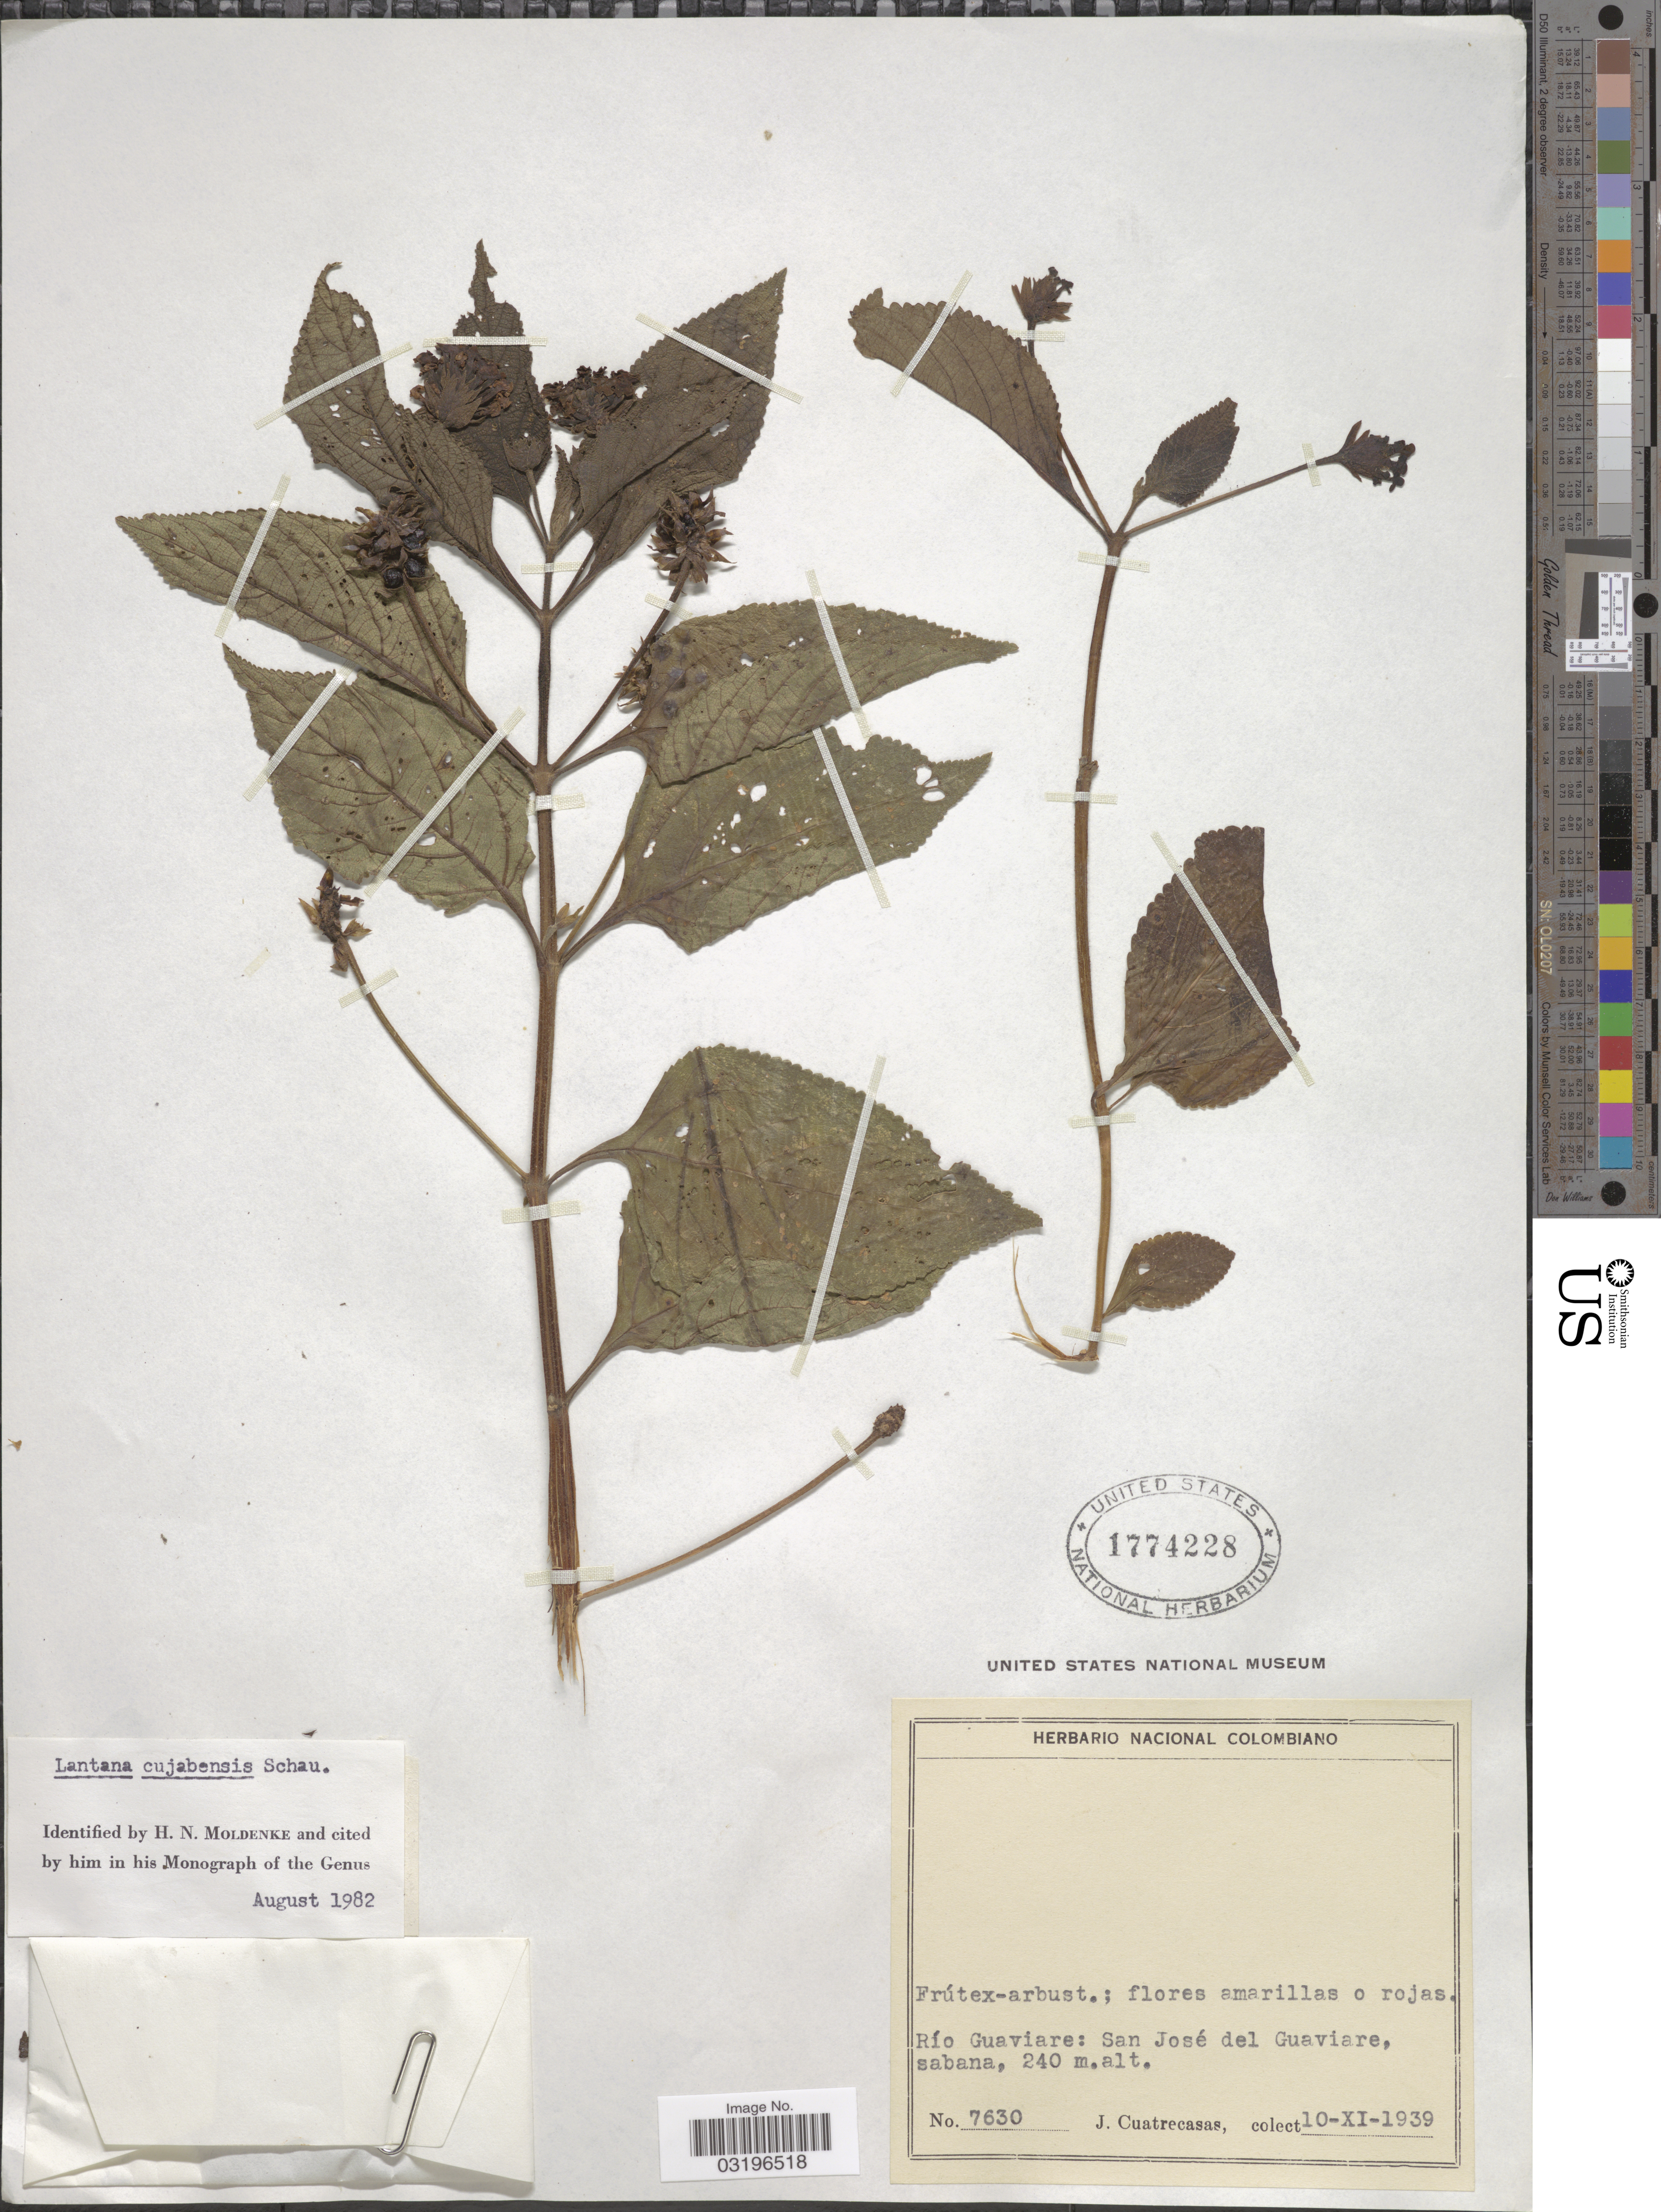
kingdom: Plantae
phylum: Tracheophyta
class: Magnoliopsida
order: Lamiales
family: Verbenaceae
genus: Lantana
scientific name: Lantana cujabensis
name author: Schau.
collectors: J. Cuatrecasas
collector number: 7630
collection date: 1939-11-10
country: Colombia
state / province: Guaviare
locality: Río Guaviare: San José del Guaviare.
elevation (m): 240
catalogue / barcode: US 1774228